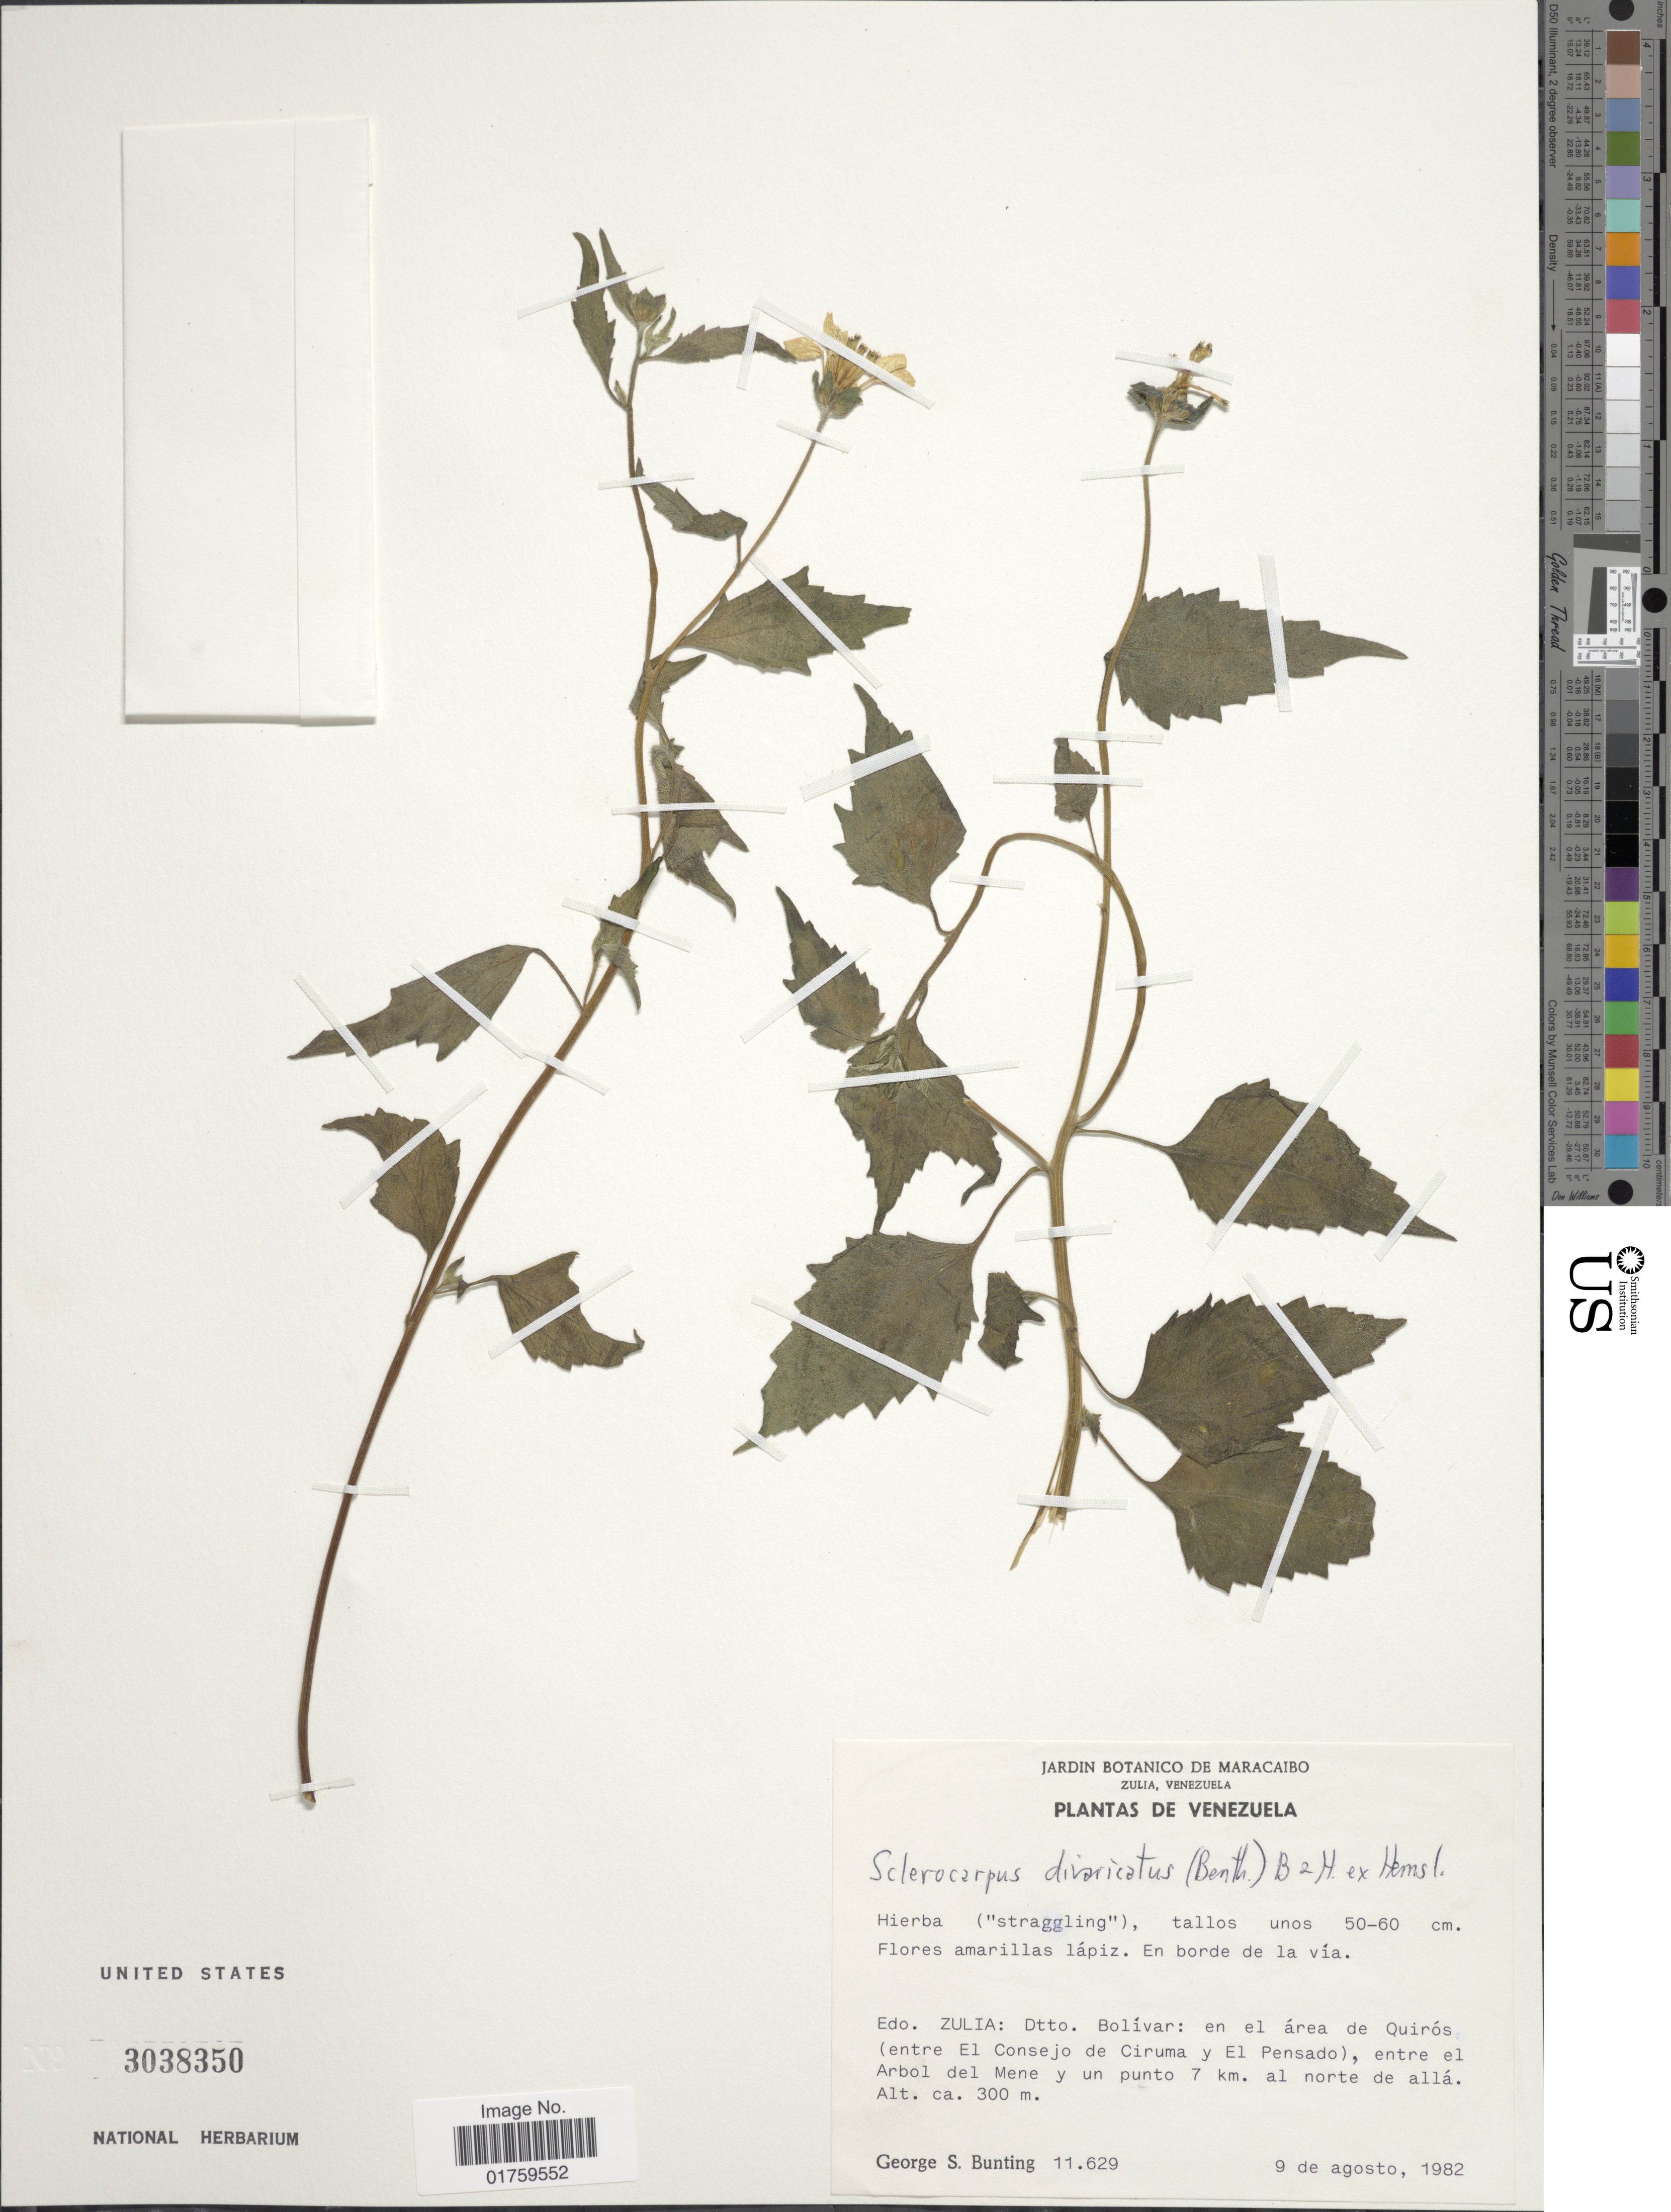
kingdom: Plantae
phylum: Tracheophyta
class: Magnoliopsida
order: Asterales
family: Asteraceae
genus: Sclerocarpus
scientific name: Sclerocarpus divaricatus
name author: (Benth.) Benth. & Hook. f. ex Hemsl.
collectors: G. S. Bunting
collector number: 11629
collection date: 1982-08-09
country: Venezuela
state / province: Zulia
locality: Edo. Zulia: Dtto. Bolivar: en el area de Quiros (entre El Consejo de Ciruma y El Pensado), entre el Arboil del Mene y un punto 7 km. al norte de alla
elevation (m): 300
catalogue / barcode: US 3038350